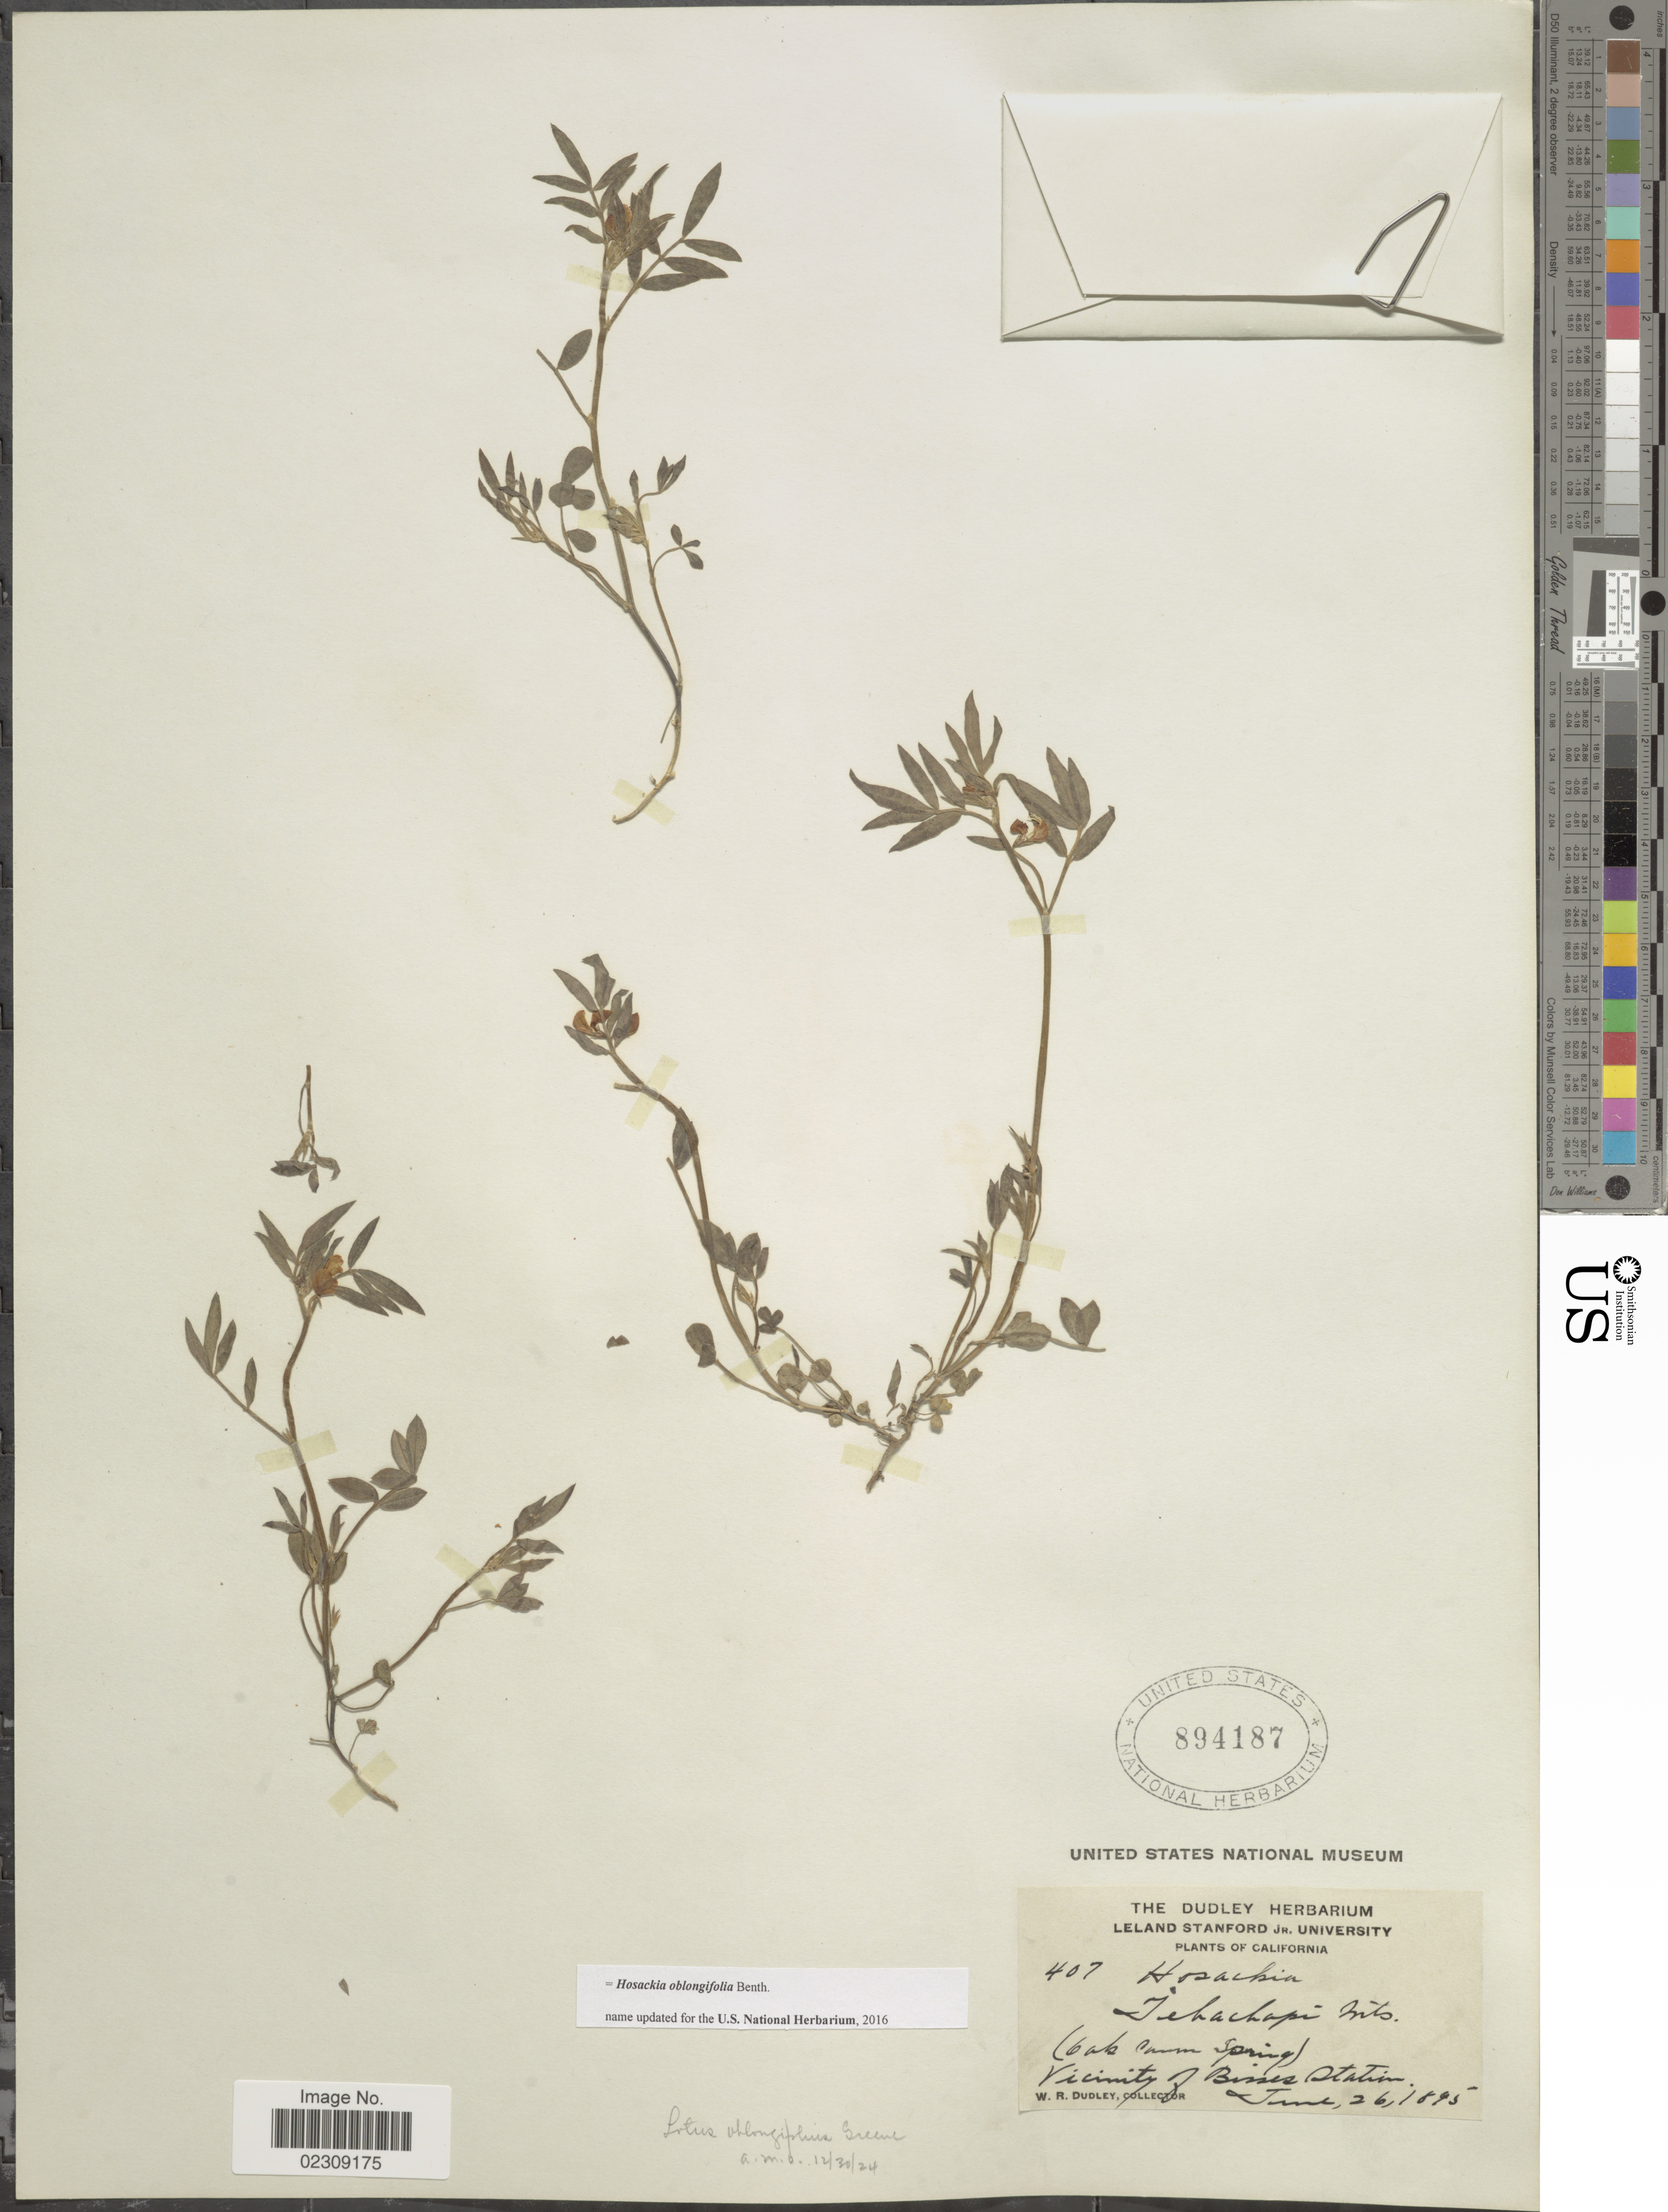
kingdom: Plantae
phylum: Tracheophyta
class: Magnoliopsida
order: Fabales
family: Fabaceae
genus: Hosackia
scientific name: Hosackia oblongifolia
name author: Benth.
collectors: W. Dudley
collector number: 407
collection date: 1895-06-26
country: United States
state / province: California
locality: Tehachapi Mts (Oak [illegible text] Spring) Vicinity of Bisses Station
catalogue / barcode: US 894187